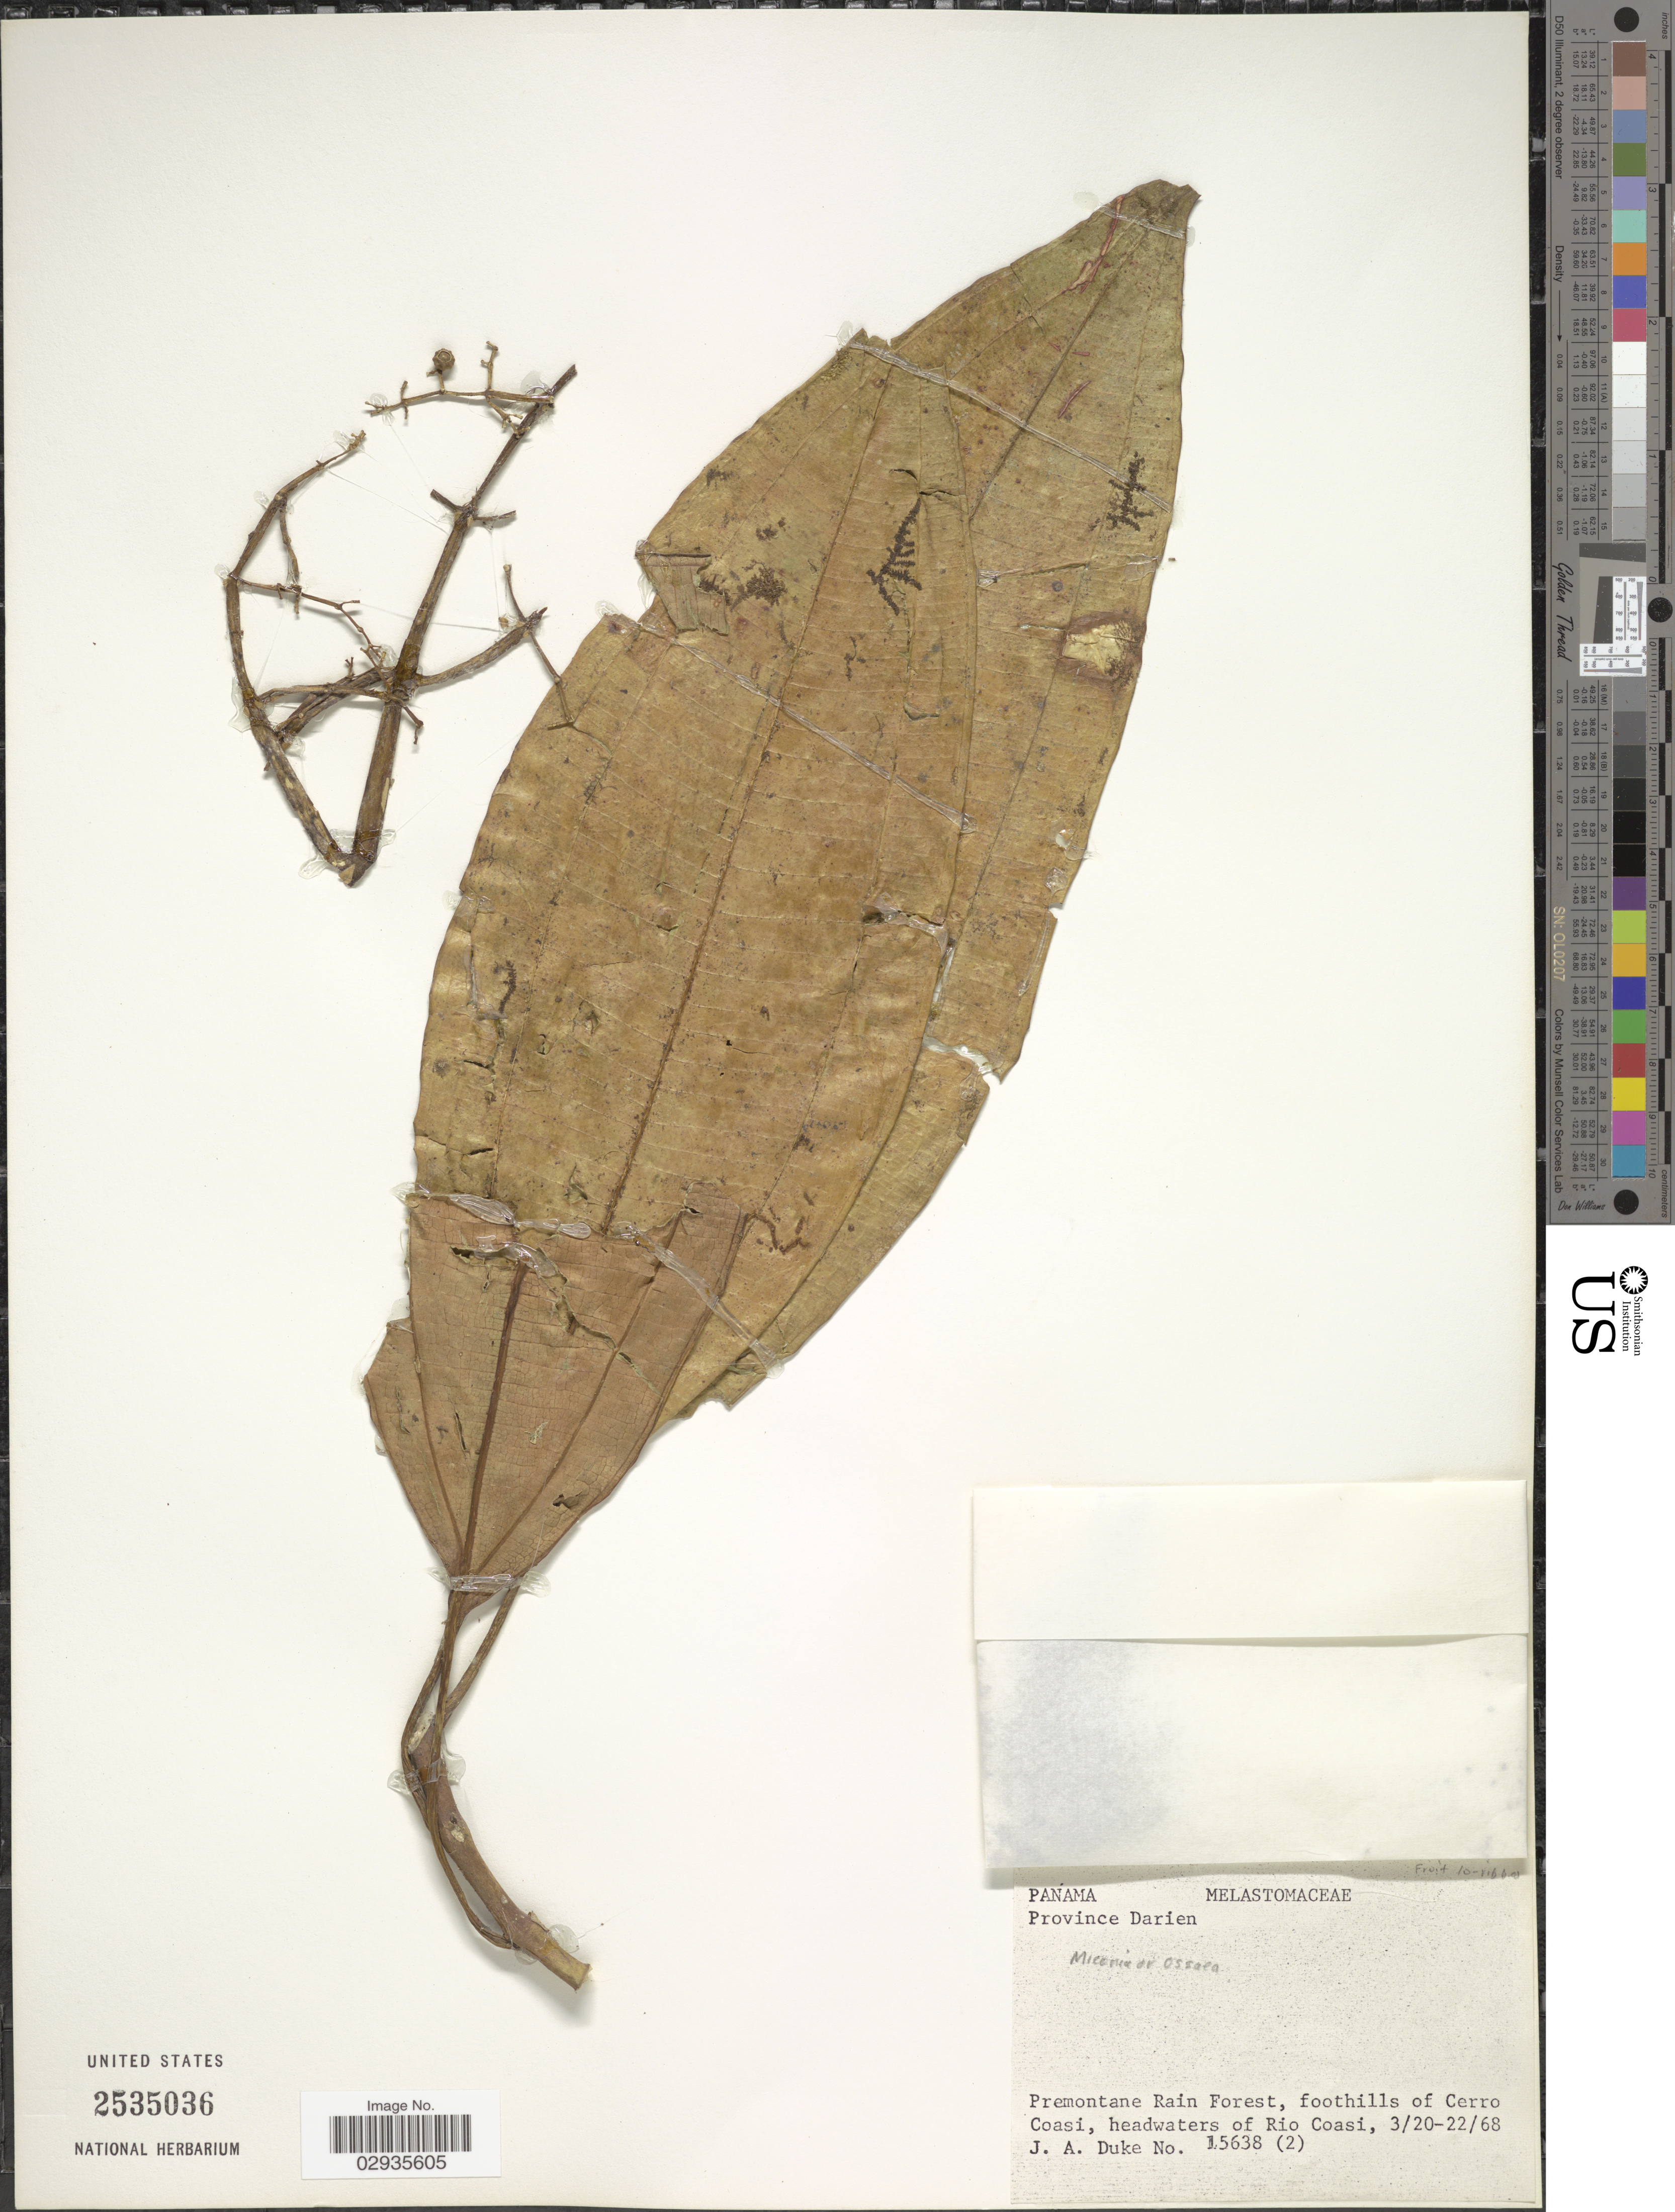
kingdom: Plantae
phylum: Tracheophyta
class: Magnoliopsida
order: Myrtales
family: Melastomataceae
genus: Miconia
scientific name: Miconia sp.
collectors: J. A. Duke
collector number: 15638 (2)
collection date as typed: Transcribed d/m/y: 20/3/68 to 22/3/68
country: Panama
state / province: Darién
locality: Foothills of Cerro Coasi, headwaters of Rio Coasi.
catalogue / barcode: US 2535036